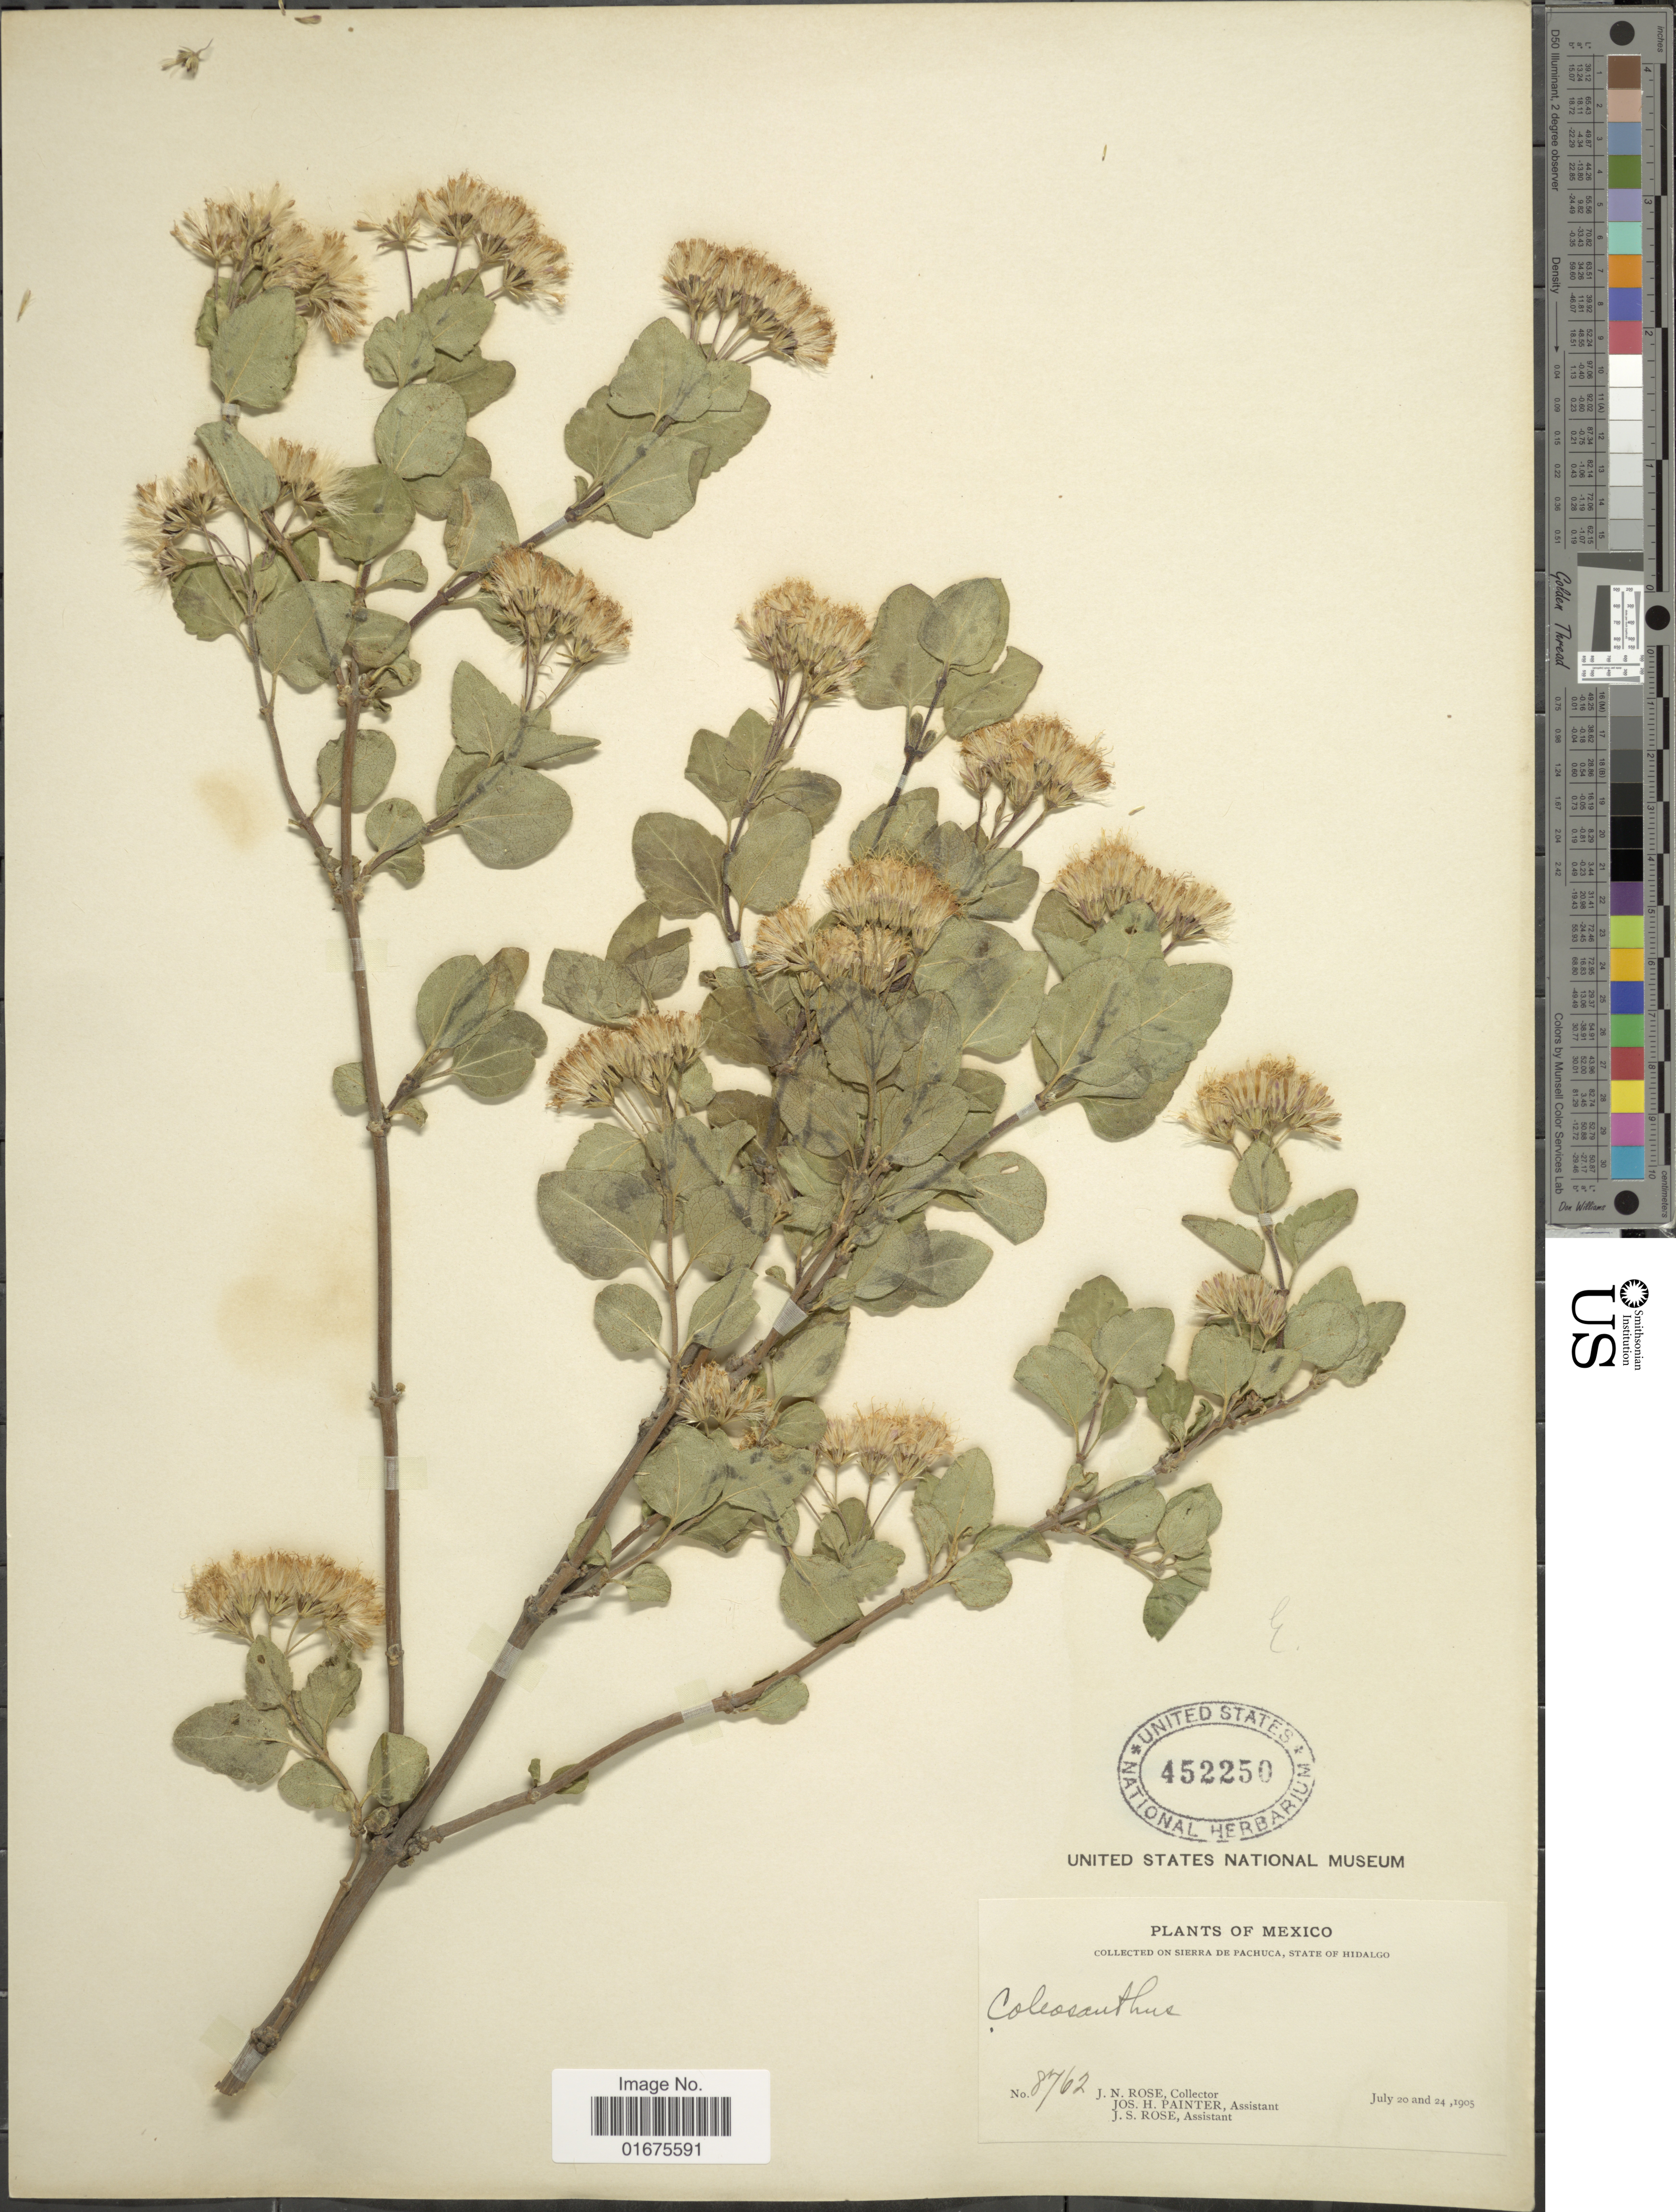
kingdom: Plantae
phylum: Tracheophyta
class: Magnoliopsida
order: Asterales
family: Asteraceae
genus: Ageratina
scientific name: Ageratina calaminthaefolia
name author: (Kunth) R.M. King & H. Rob.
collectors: J. N. Rose, J. H. Painter & J. S. Rose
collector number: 8762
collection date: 1905-07-20/1905-07-24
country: Mexico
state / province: Hidalgo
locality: Sierra de Pachuca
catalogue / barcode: US 452250